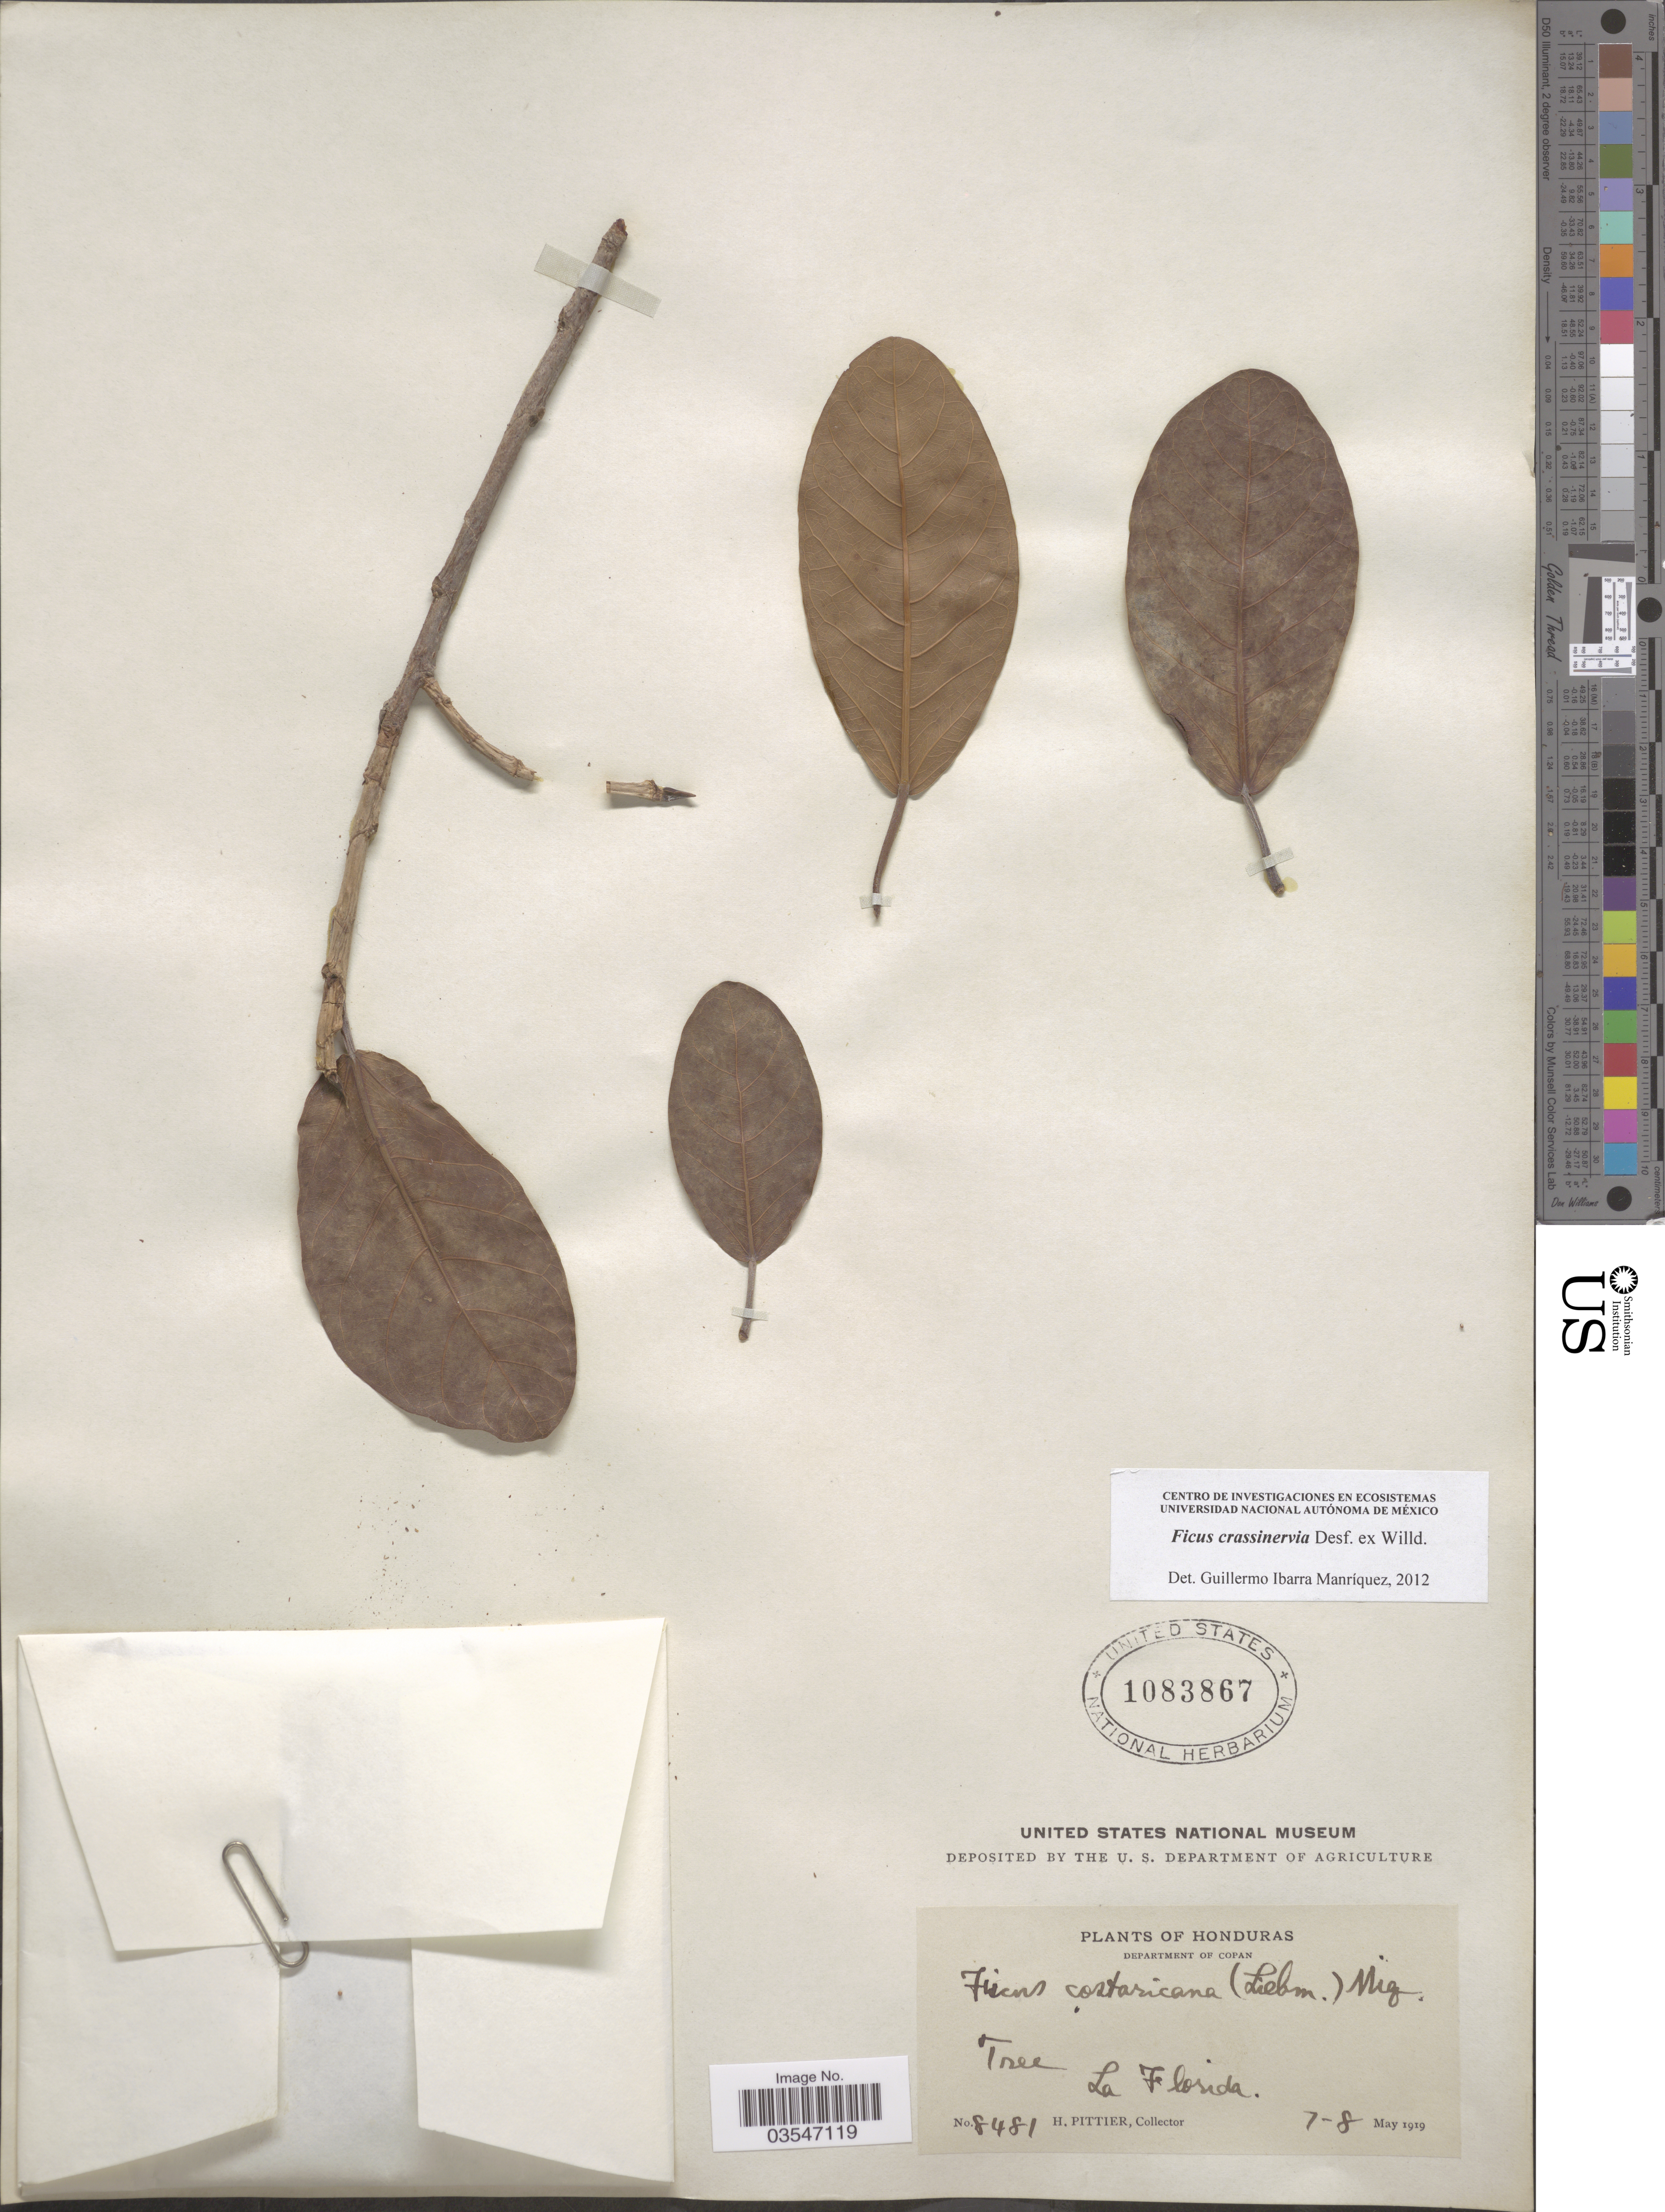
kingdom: Plantae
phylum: Tracheophyta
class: Magnoliopsida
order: Rosales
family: Moraceae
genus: Ficus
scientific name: Ficus crassinervia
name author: Desf. ex Willd.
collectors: H. F. Pittier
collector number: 8481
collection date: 1919-05-07/1919-05-08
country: Honduras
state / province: Copan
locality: Department of Copan. La Florida.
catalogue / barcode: US 1083867